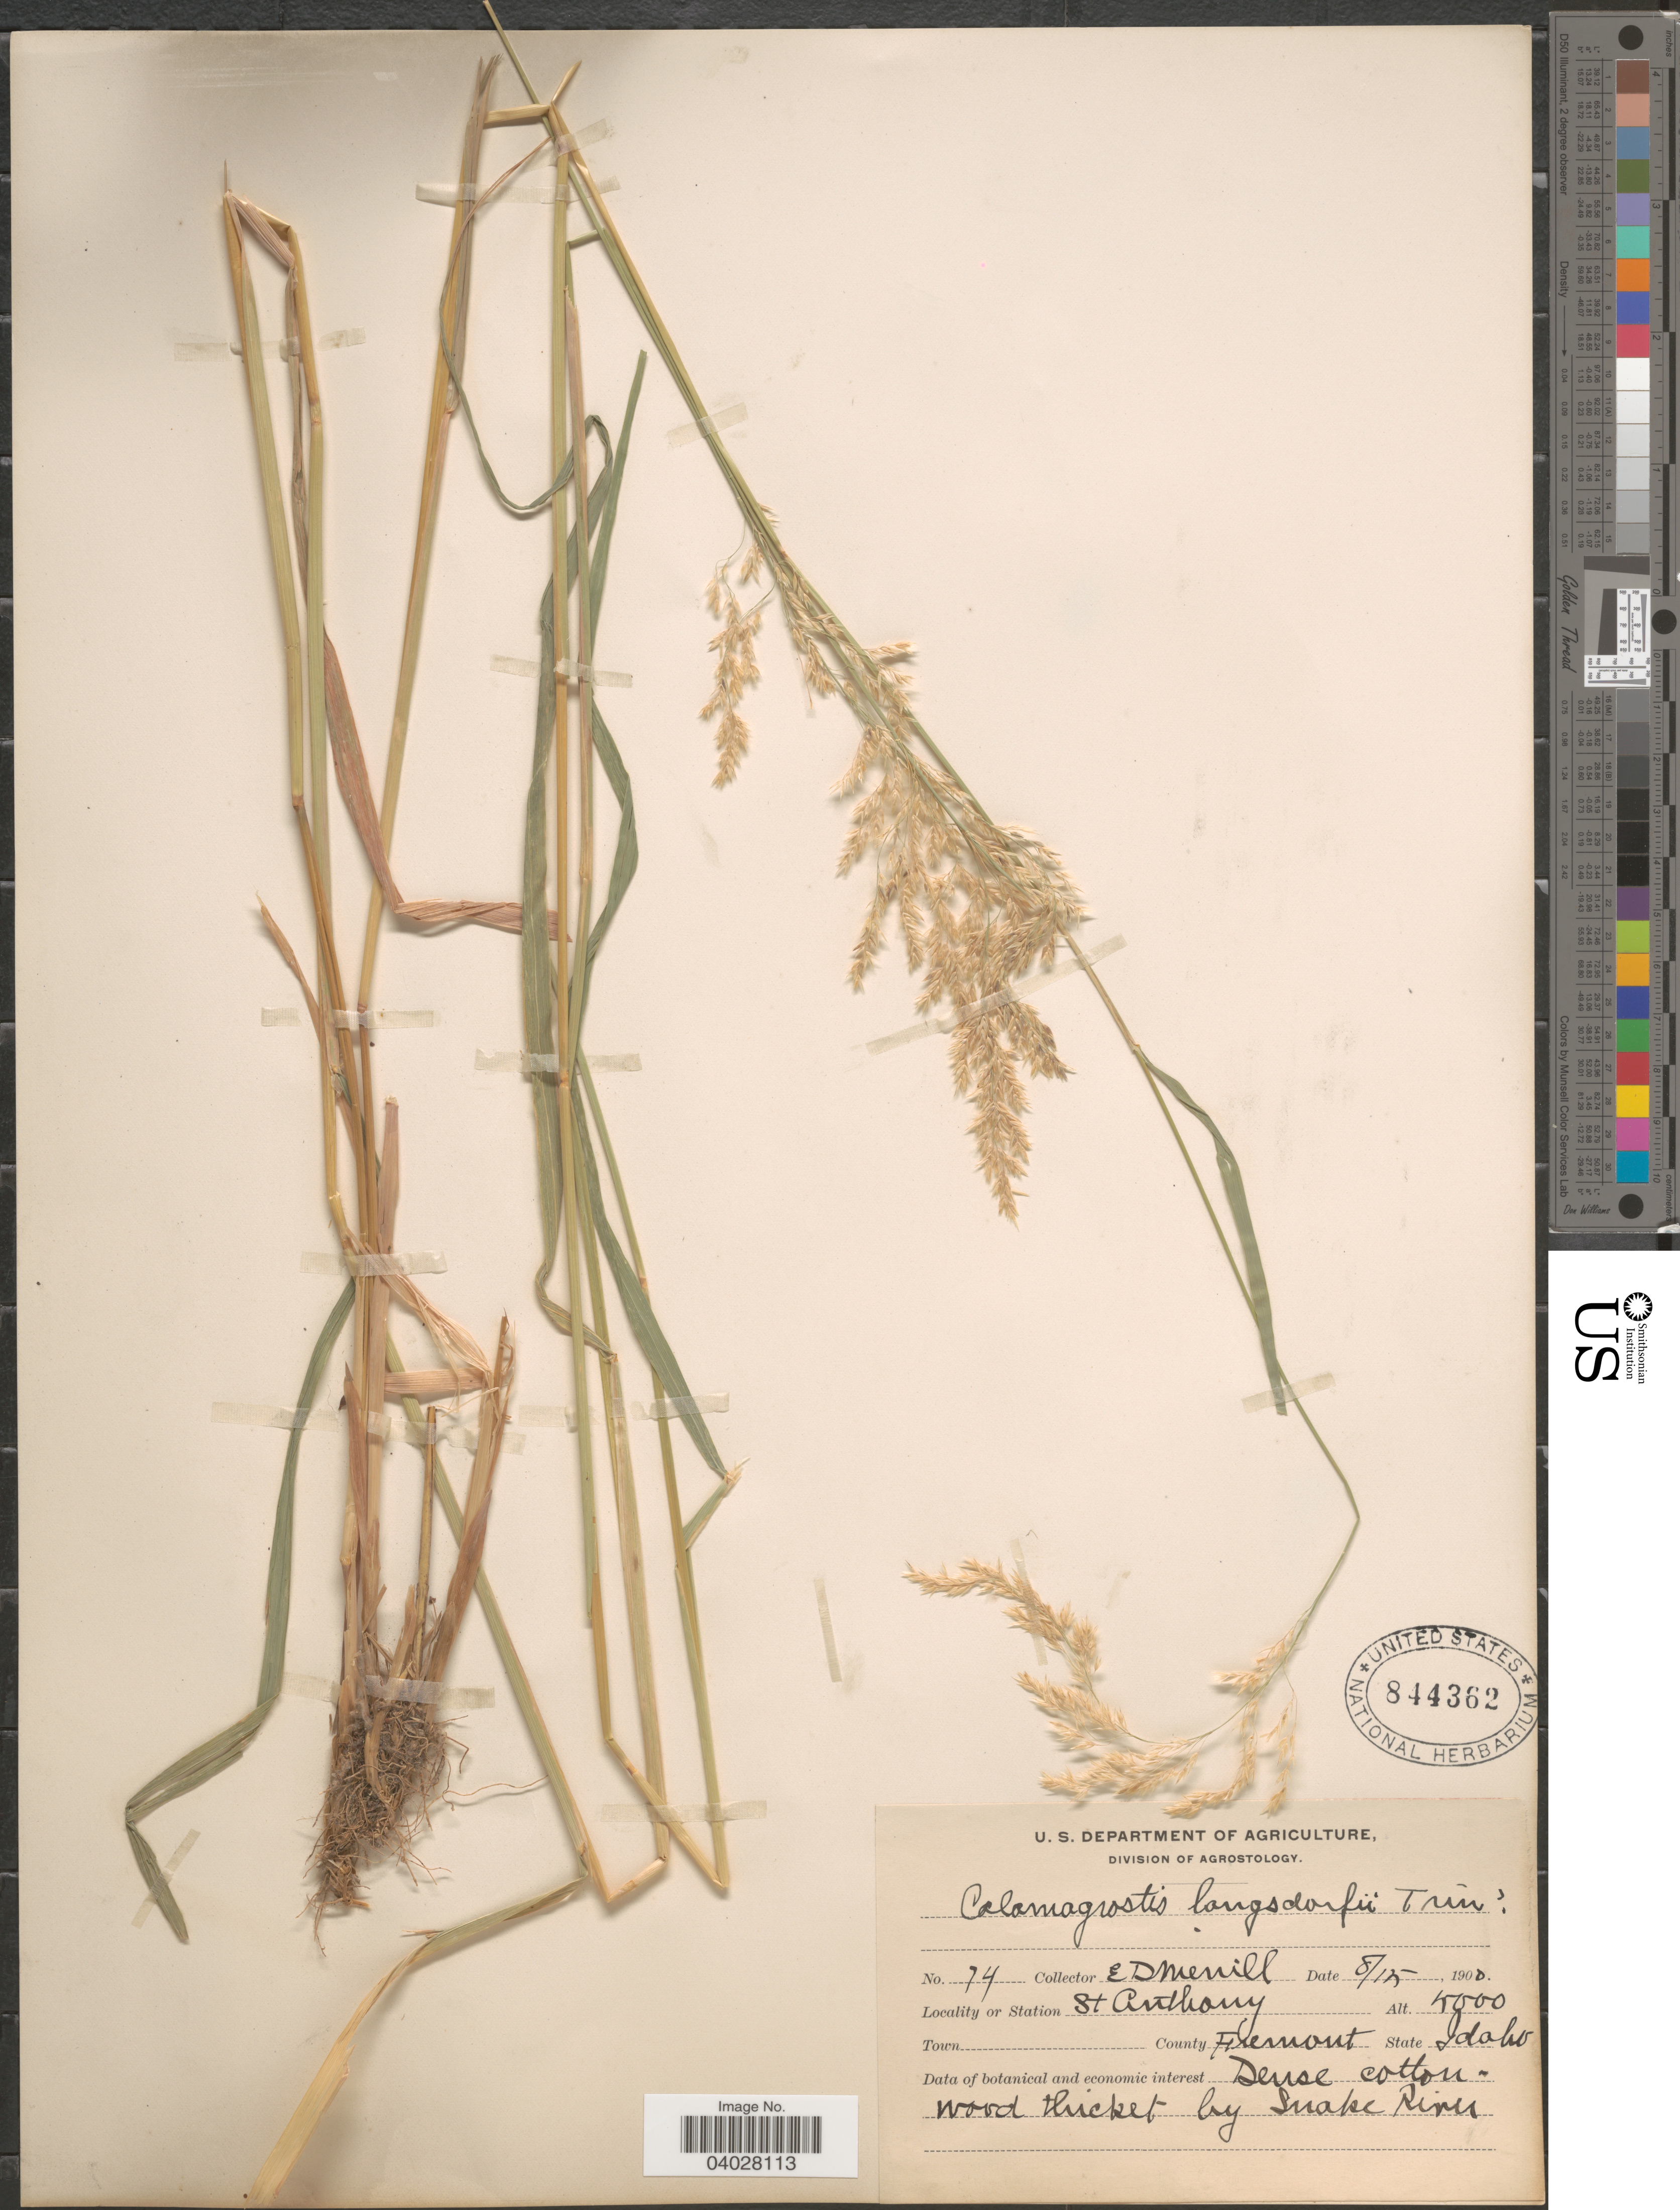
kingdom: Plantae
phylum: Tracheophyta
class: Liliopsida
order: Poales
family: Poaceae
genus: Calamagrostis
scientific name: Calamagrostis canadensis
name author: (Michx.) P. Beauv.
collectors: E. D. Merrill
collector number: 74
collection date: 1900-08-15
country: United States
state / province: Idaho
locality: St Anthony. County Fremont. Dense cottonwood thicket by Snake River.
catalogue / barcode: US 844362